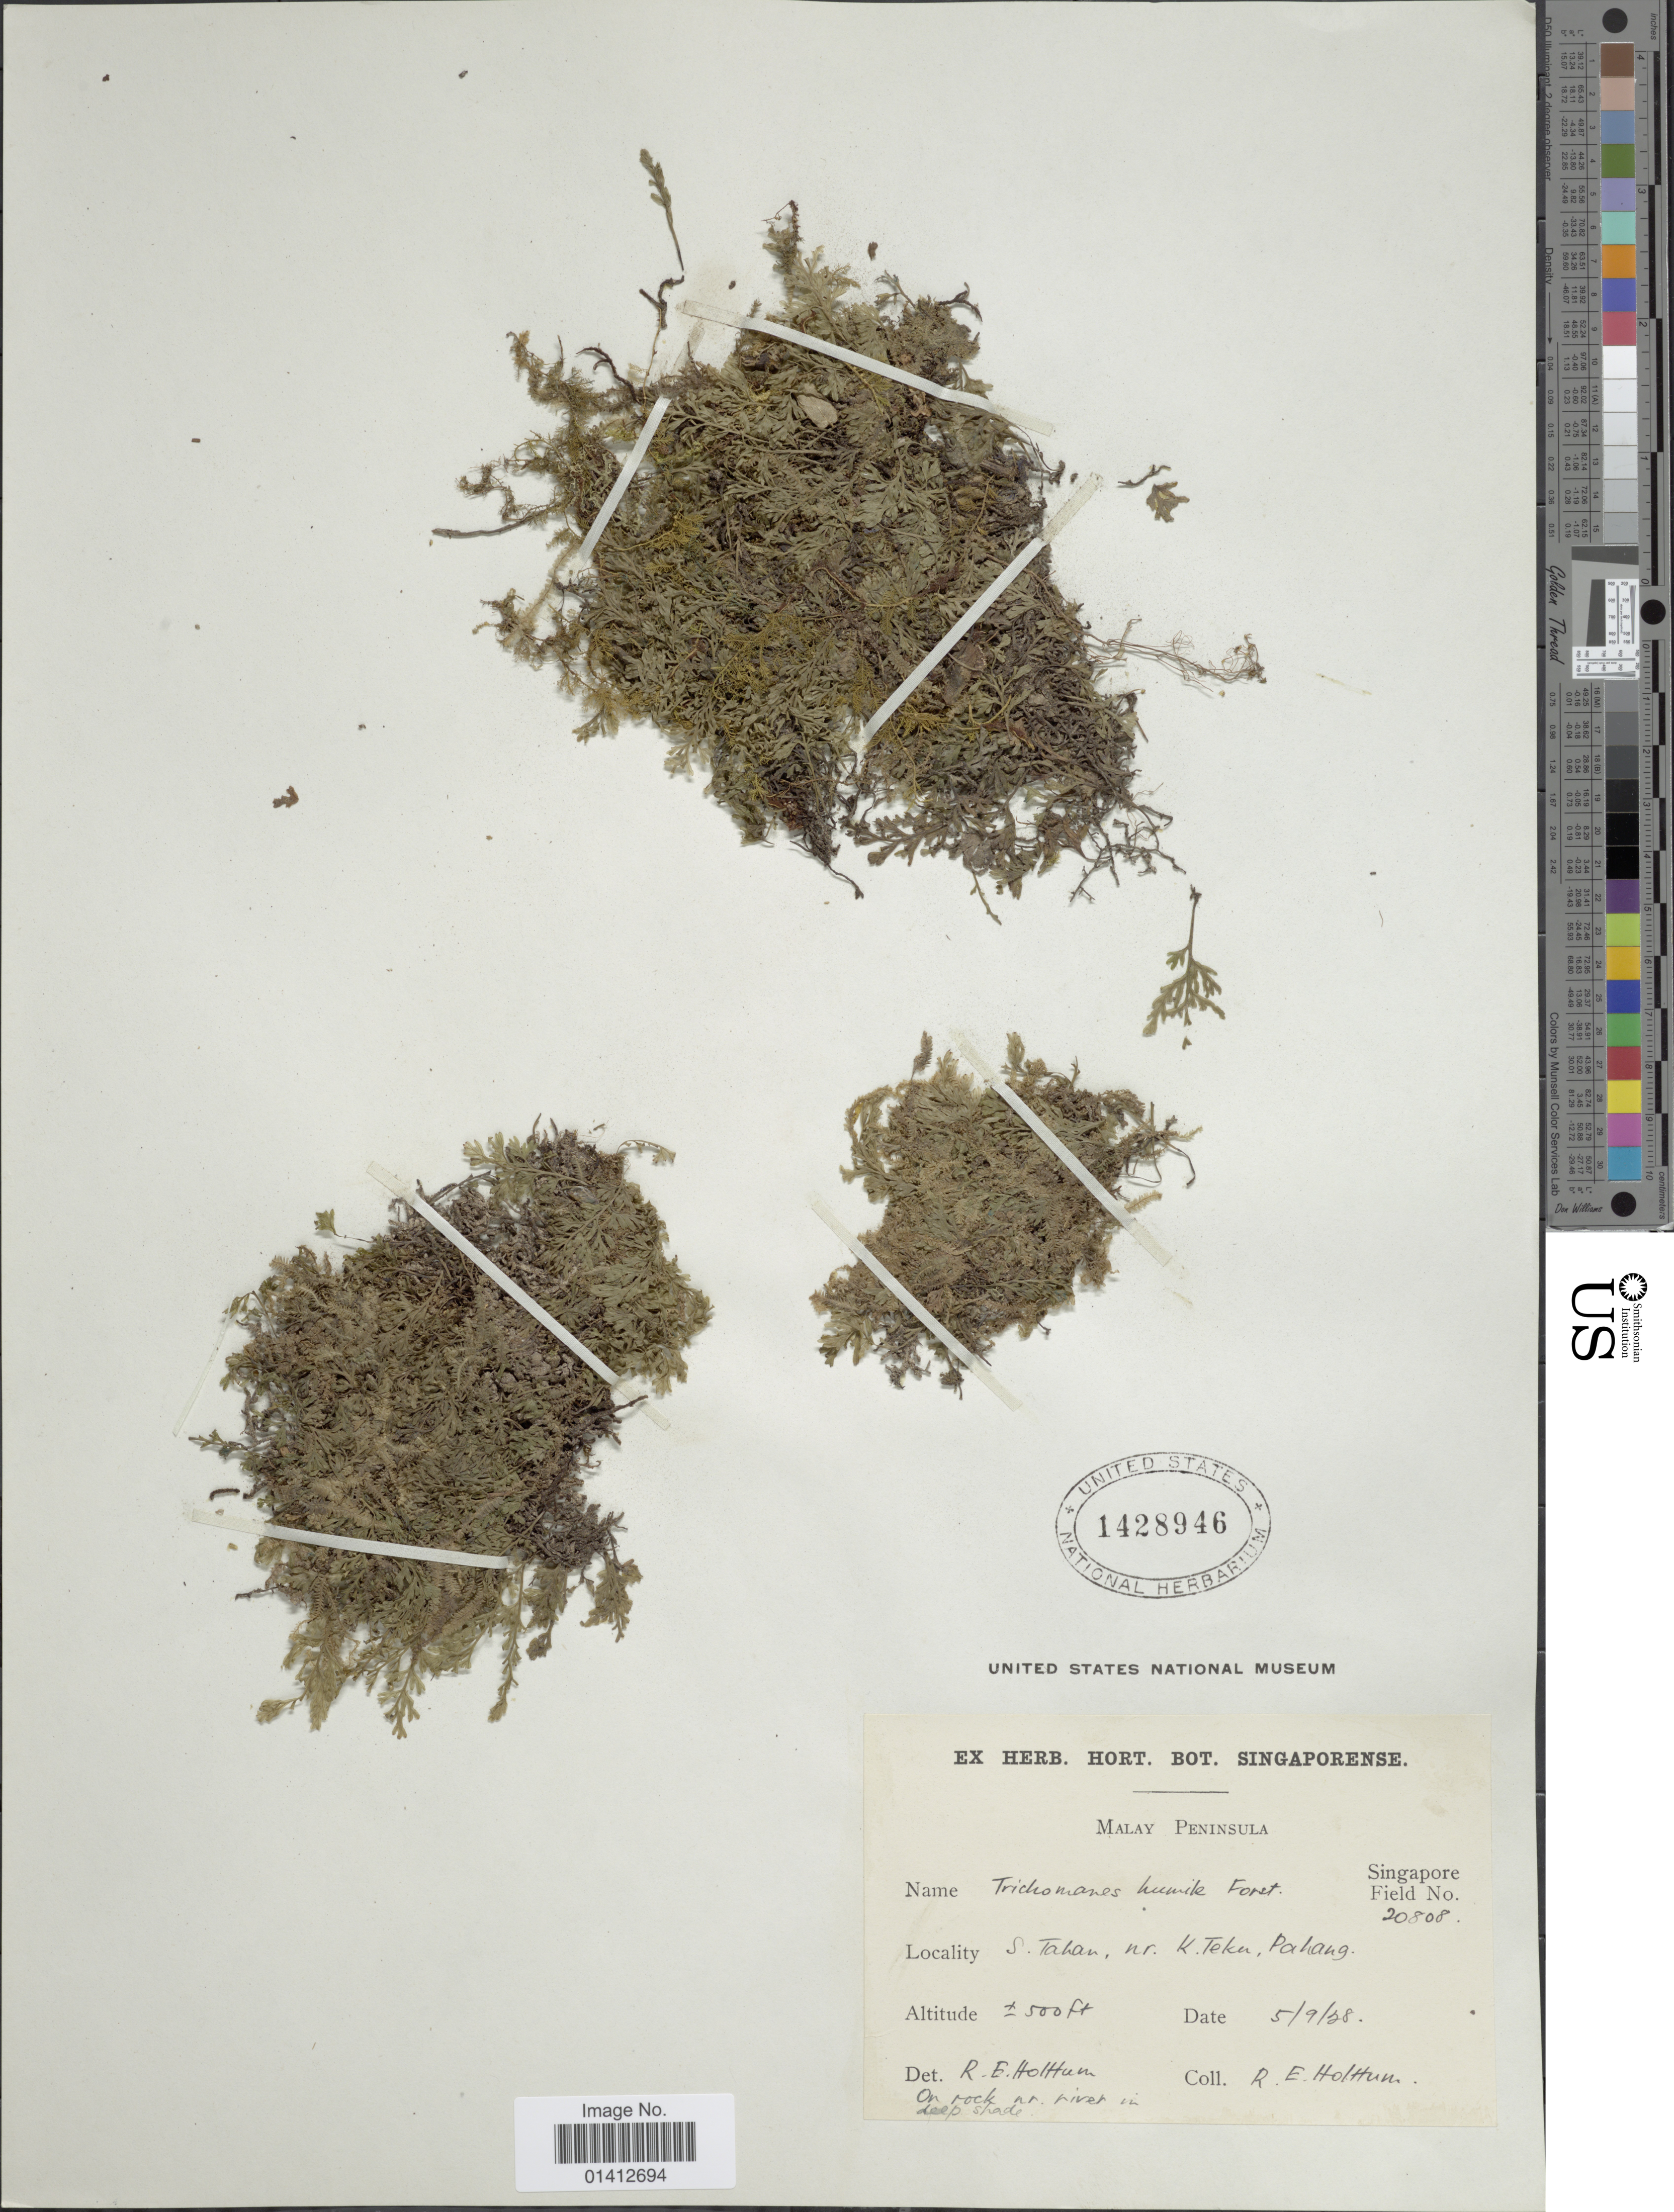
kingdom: Plantae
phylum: Tracheophyta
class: Polypodiopsida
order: Hymenophyllales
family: Hymenophyllaceae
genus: Crepidomanes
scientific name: Crepidomanes humilis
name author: (G. Forst.) Bosch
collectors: R. E. Holttum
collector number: Singapore Field 20808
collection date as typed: Transcribed d/m/y: 5/9/28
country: Malaysia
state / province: Pahang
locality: Malay Peninsula, S Tahan, nr Teku [interpreted]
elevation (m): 152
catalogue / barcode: US 1428946